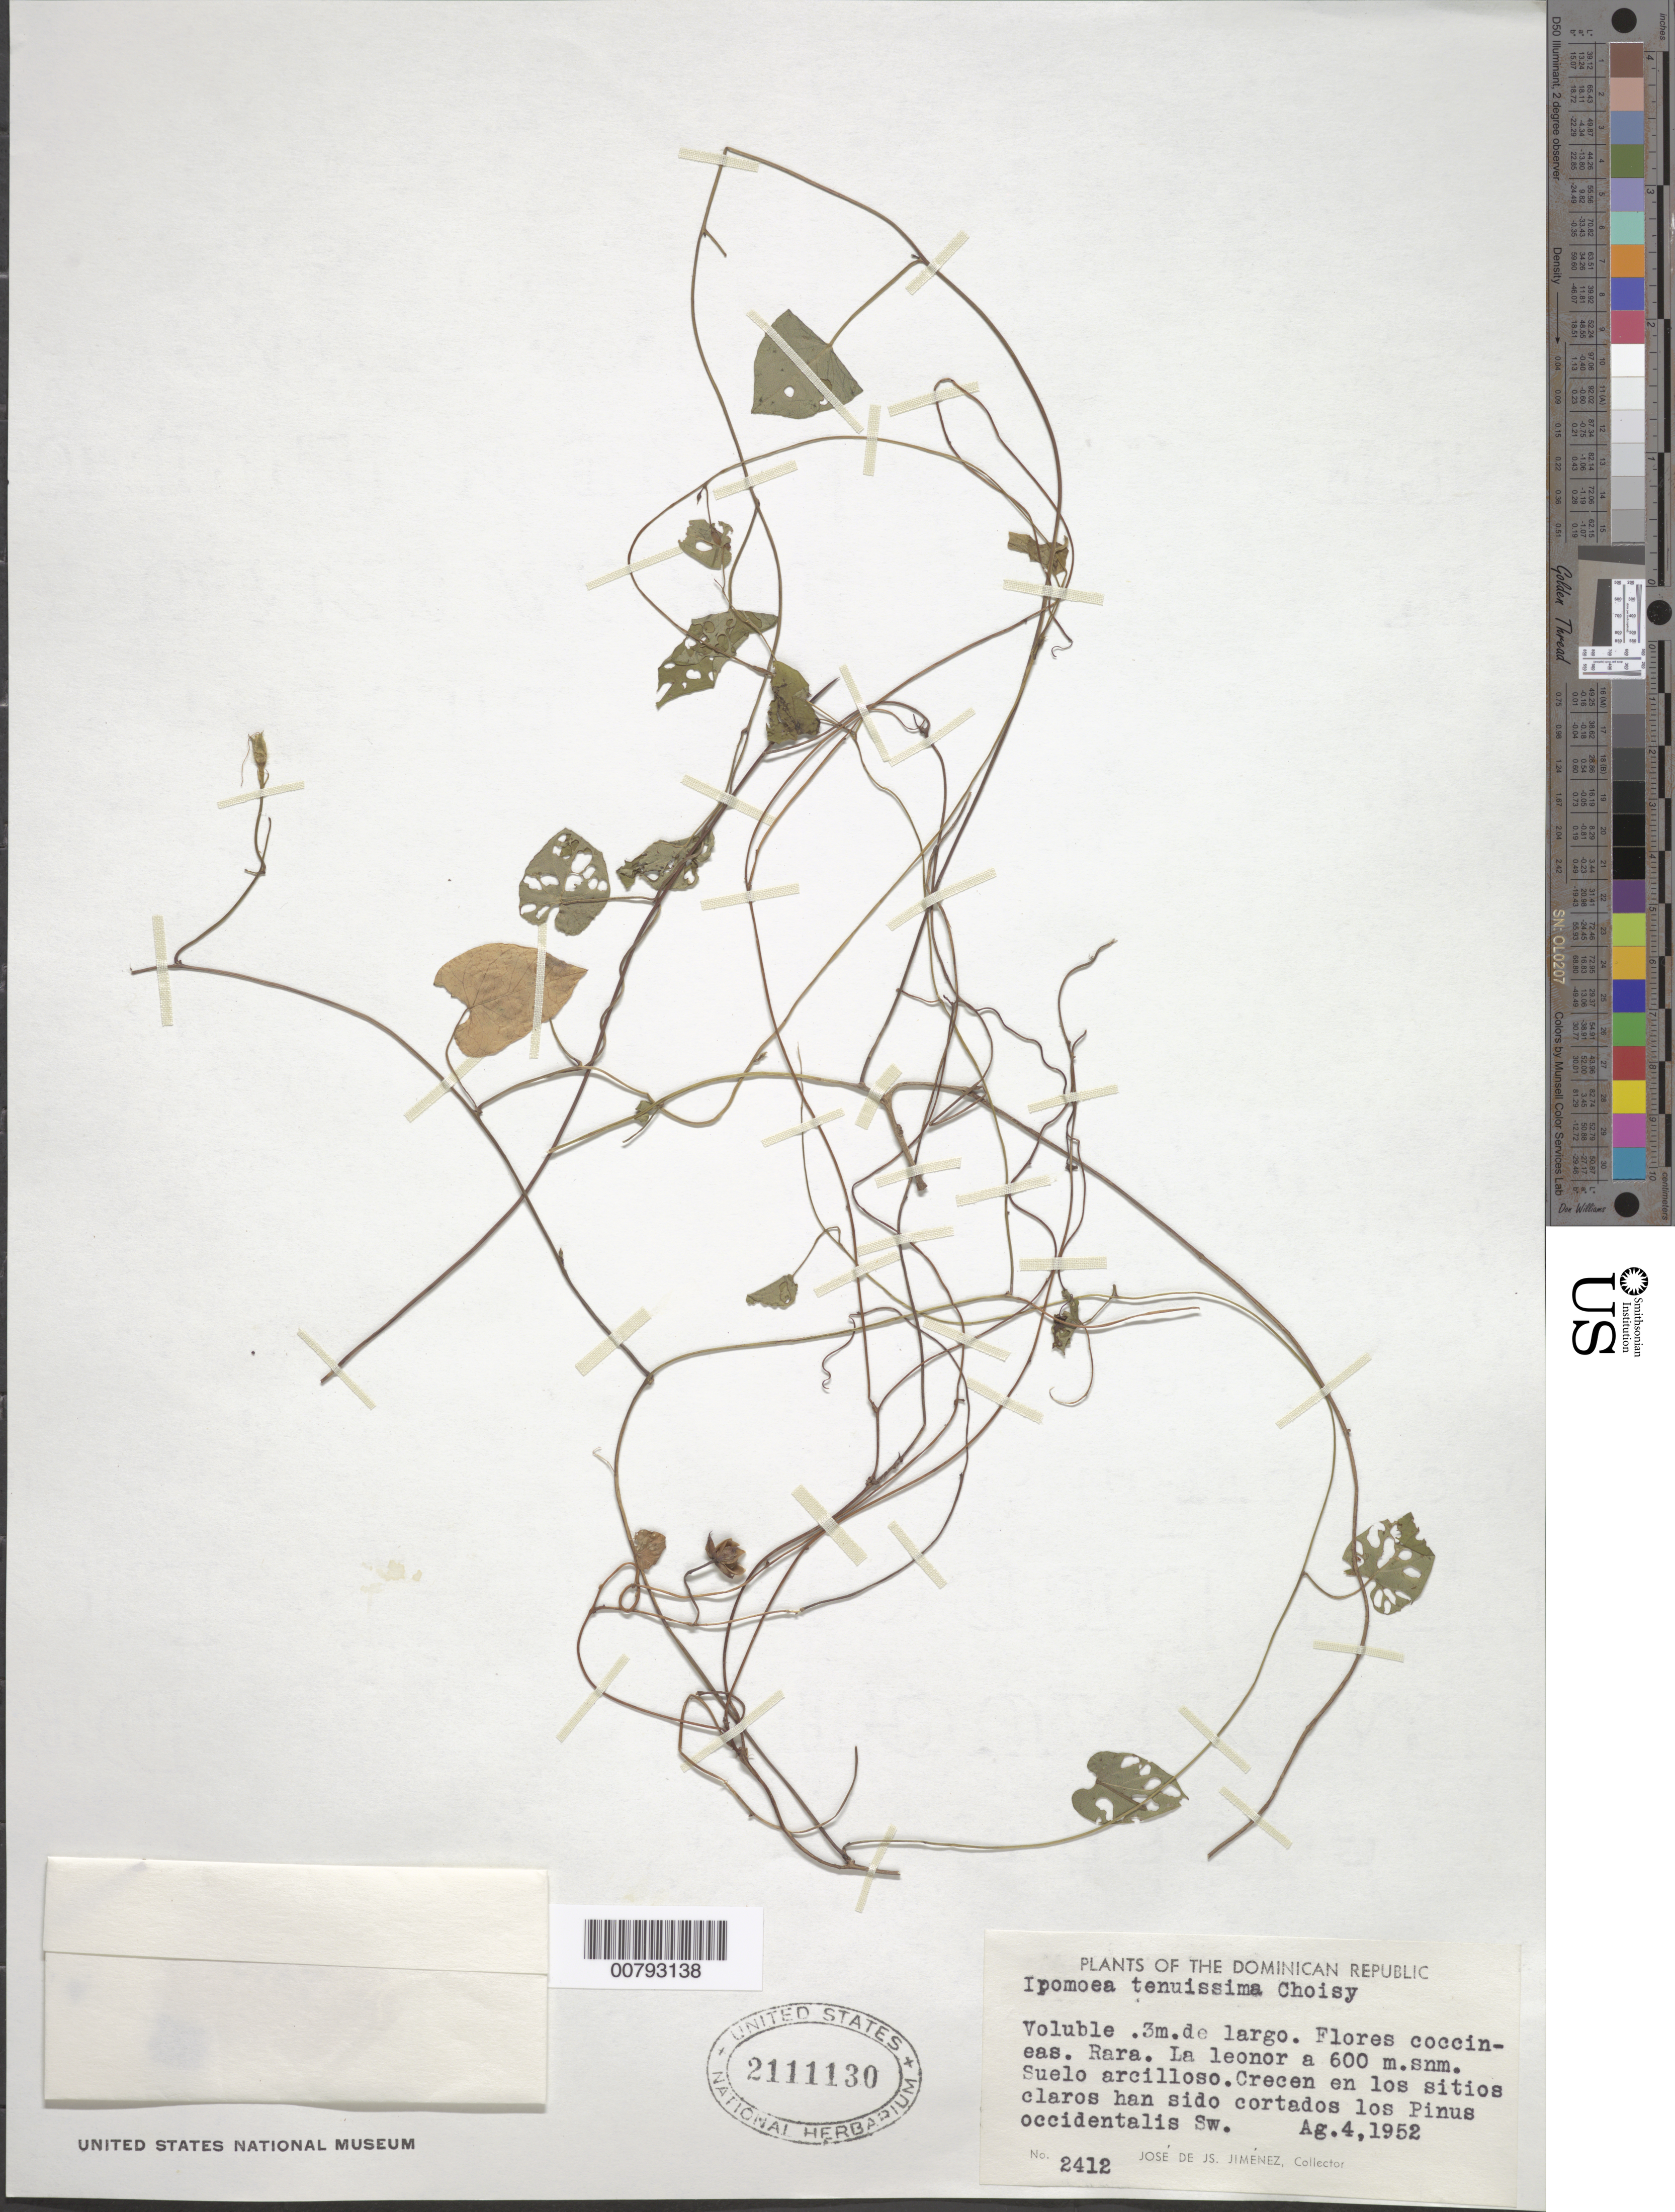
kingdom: Plantae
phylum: Tracheophyta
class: Magnoliopsida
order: Solanales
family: Convolvulaceae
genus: Ipomoea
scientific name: Ipomoea tenuissima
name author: Choisy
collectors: J. J. Jiménez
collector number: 2412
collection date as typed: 04 Aug 1952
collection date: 1952-08-04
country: Dominican Republic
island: Hispaniola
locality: La Leonor.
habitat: Clear/Open places, disturbed Pinus occidentalis Sw., clay soil.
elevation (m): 600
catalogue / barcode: US 2111130